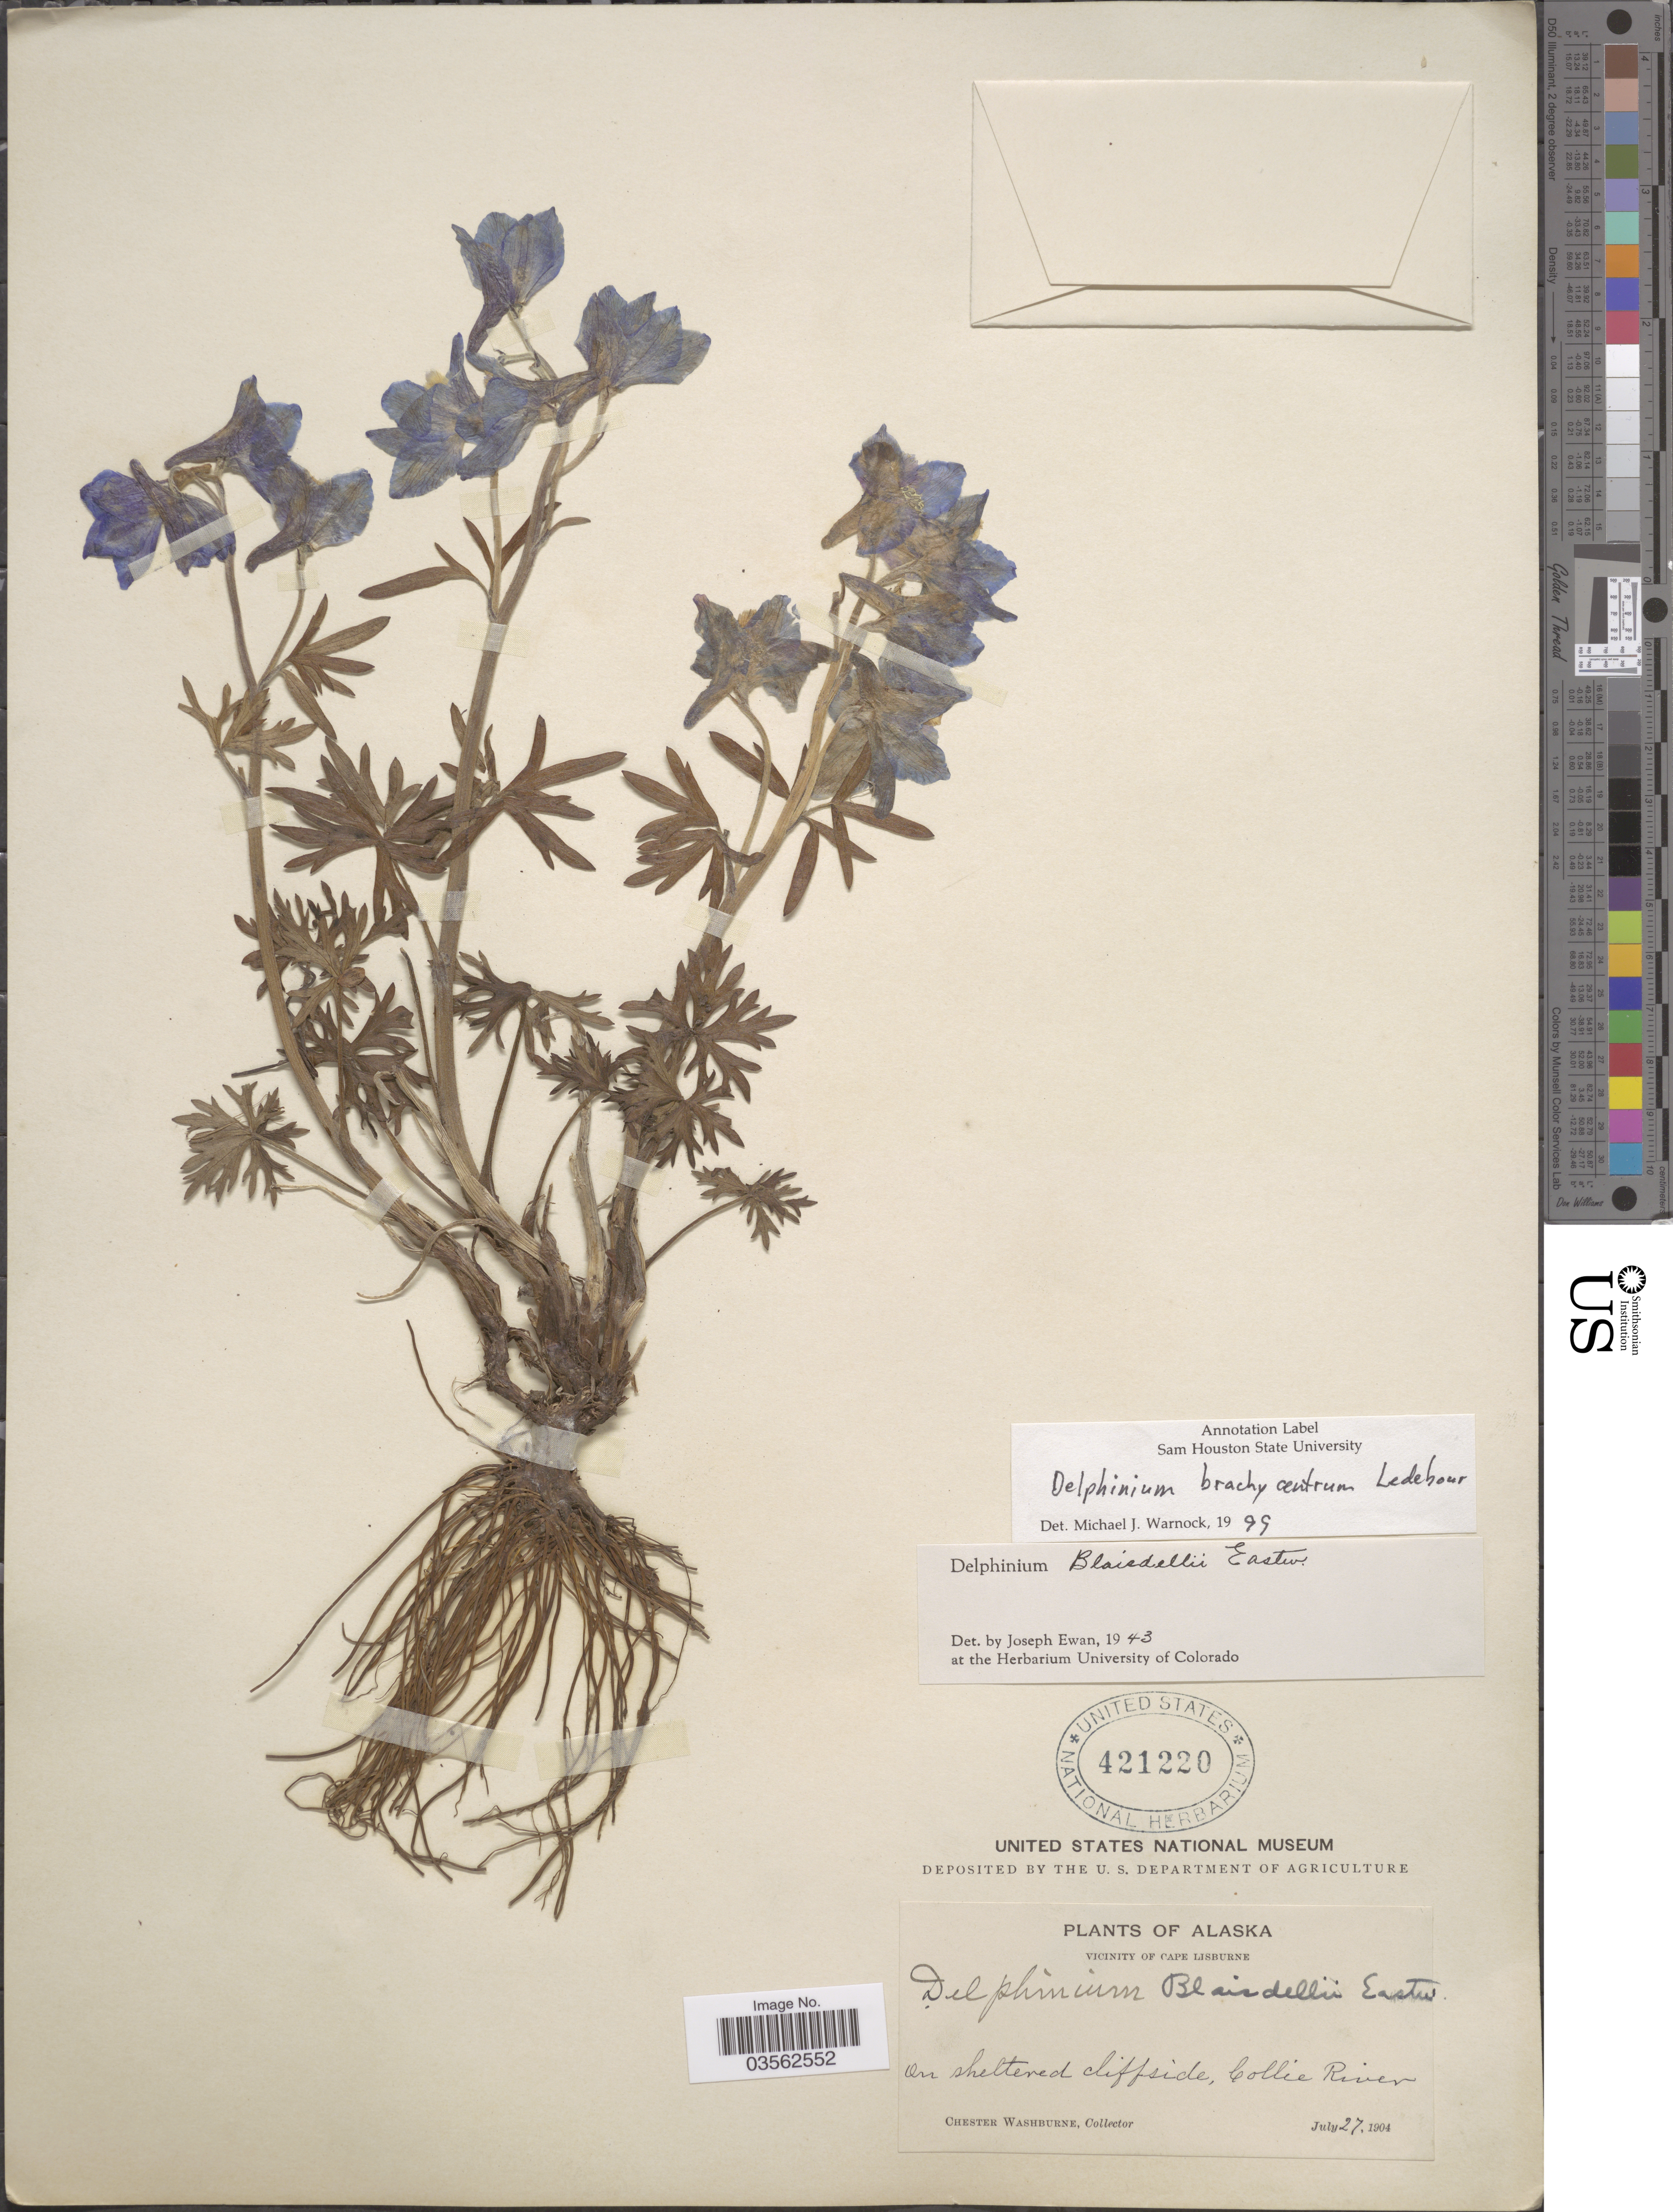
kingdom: Plantae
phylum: Tracheophyta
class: Magnoliopsida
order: Ranunculales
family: Ranunculaceae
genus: Delphinium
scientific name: Delphinium brachycentrum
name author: Ledeb.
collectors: C. Washburne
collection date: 1904-07-27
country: United States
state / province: Alaska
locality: Vicinity of Cape Lisburne. Collie River.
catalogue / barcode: US 421220